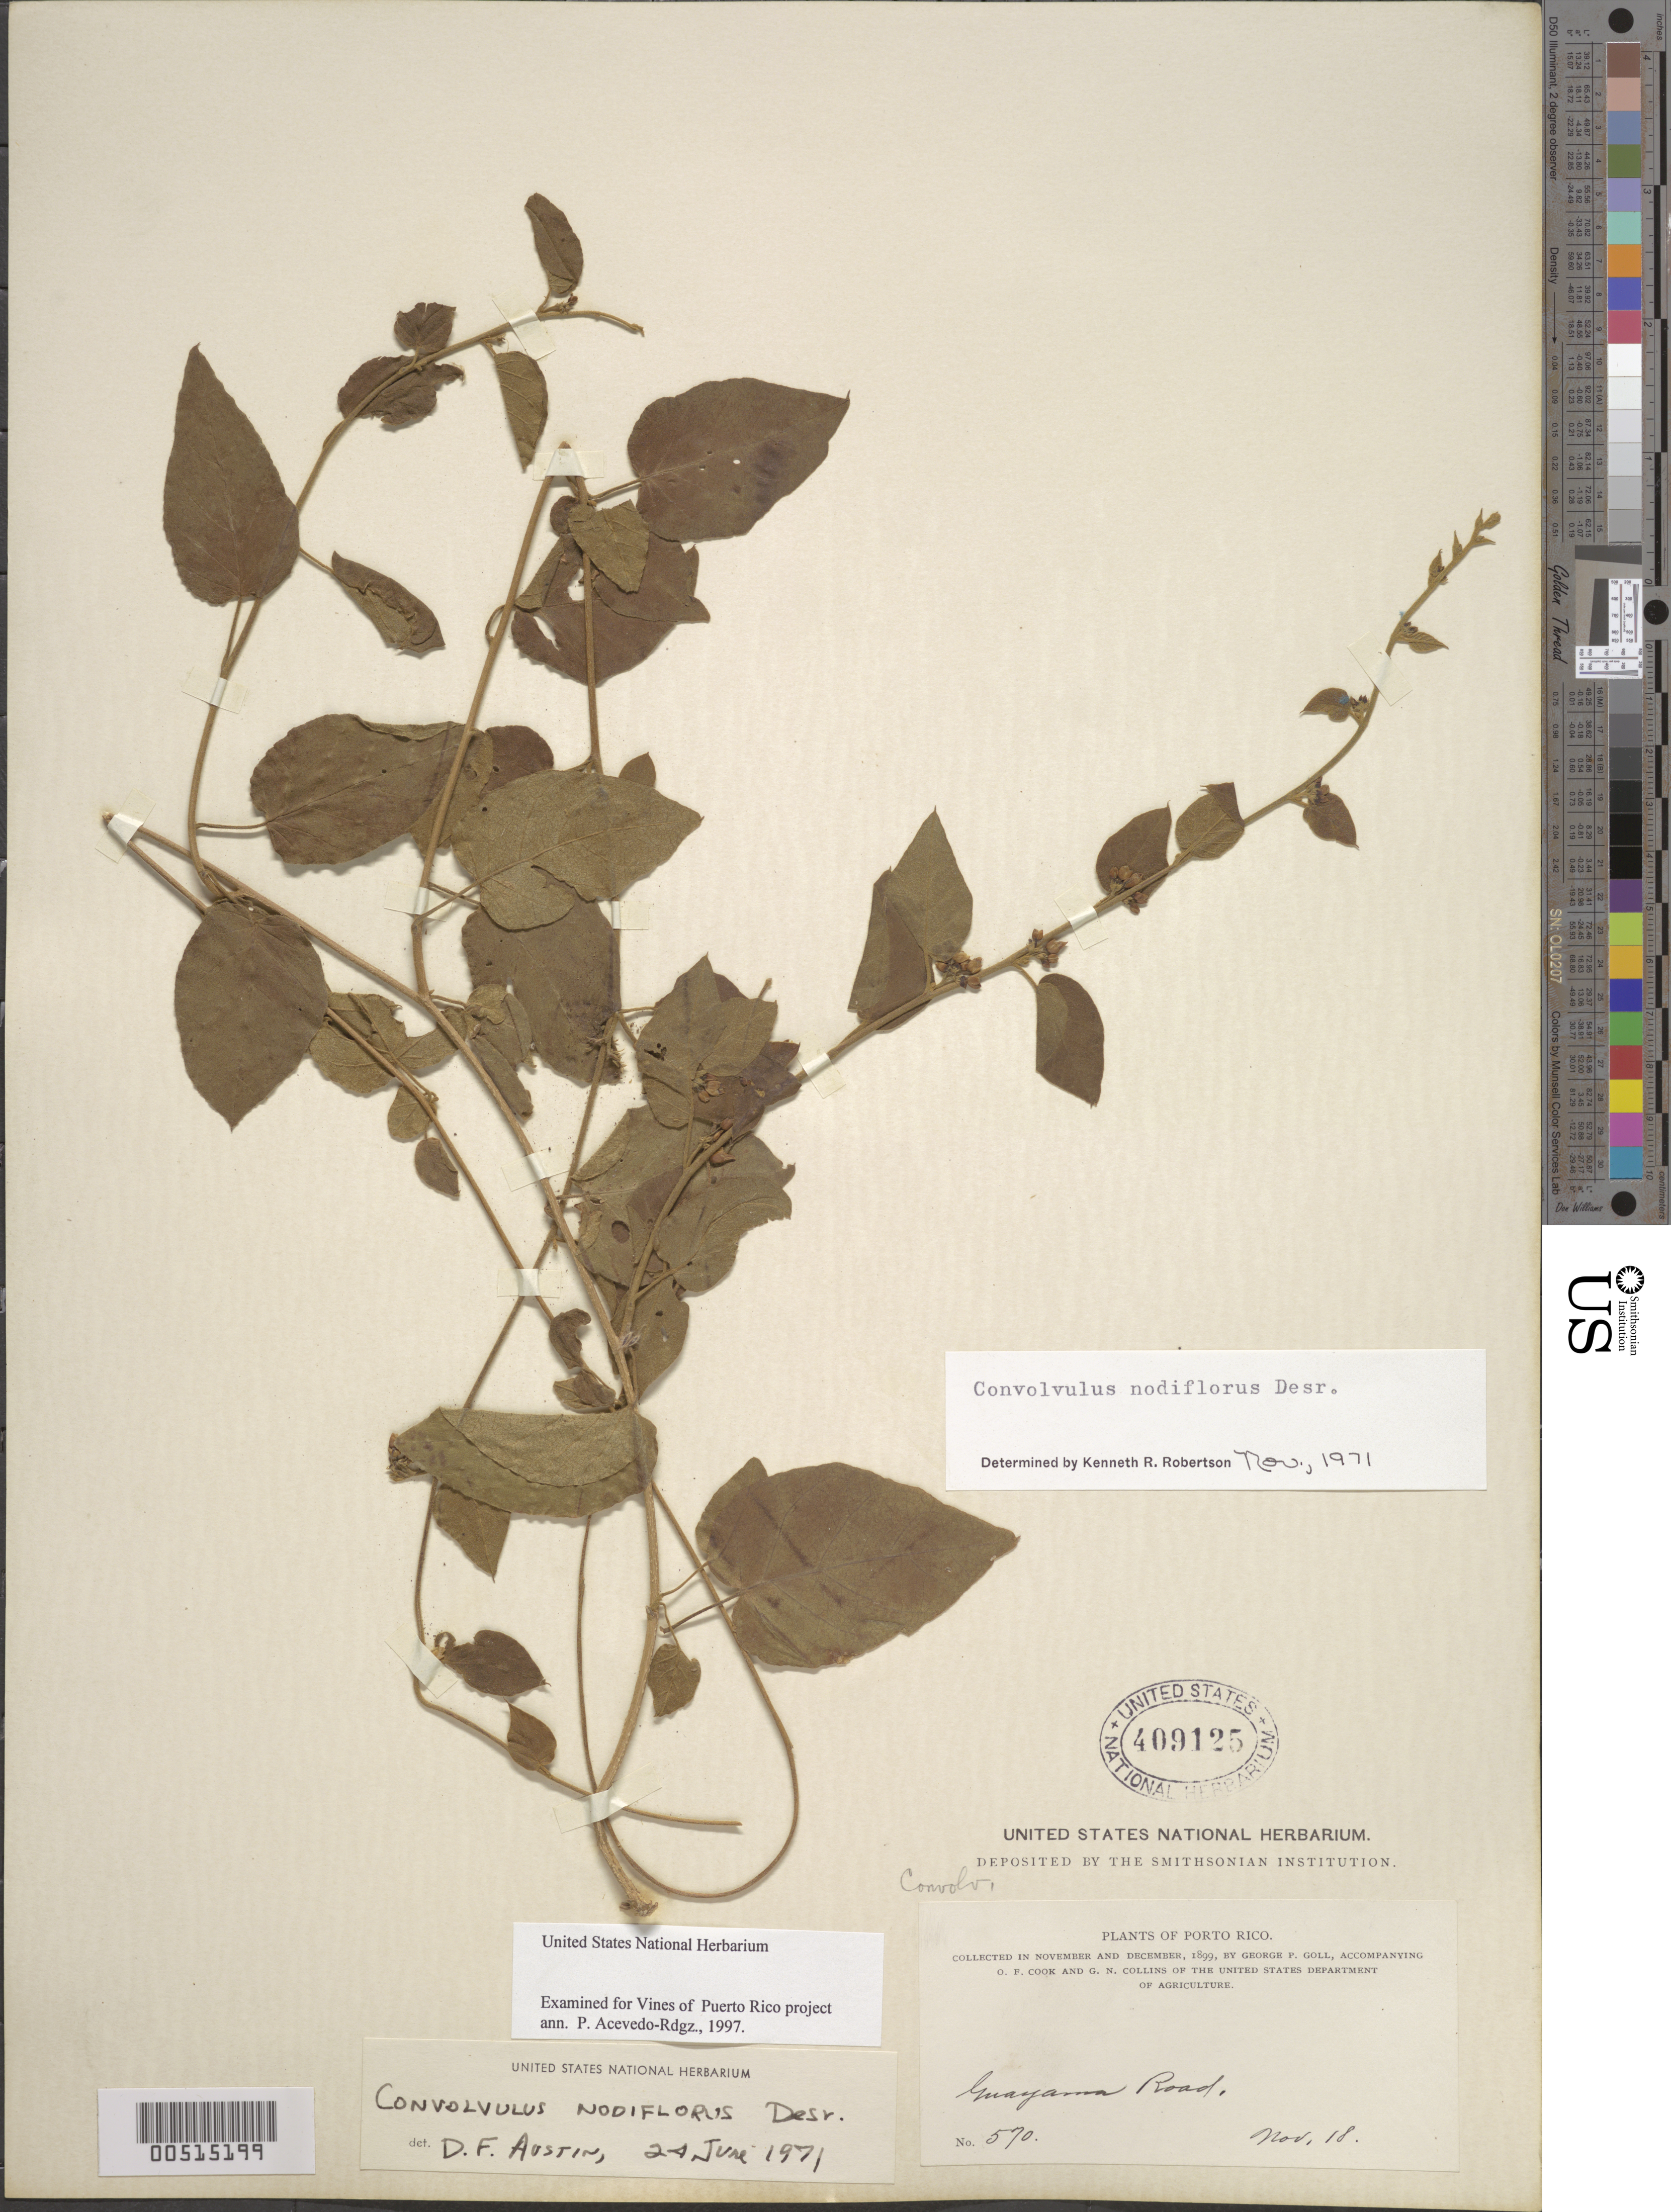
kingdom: Plantae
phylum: Tracheophyta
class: Magnoliopsida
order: Solanales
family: Convolvulaceae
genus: Convolvulus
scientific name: Convolvulus nodiflorus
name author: Desr.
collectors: G. Goll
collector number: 570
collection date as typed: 18 Nov 1899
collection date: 1899-11-18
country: Puerto Rico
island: Greater Antilles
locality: Guayama road.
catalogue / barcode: US 409125